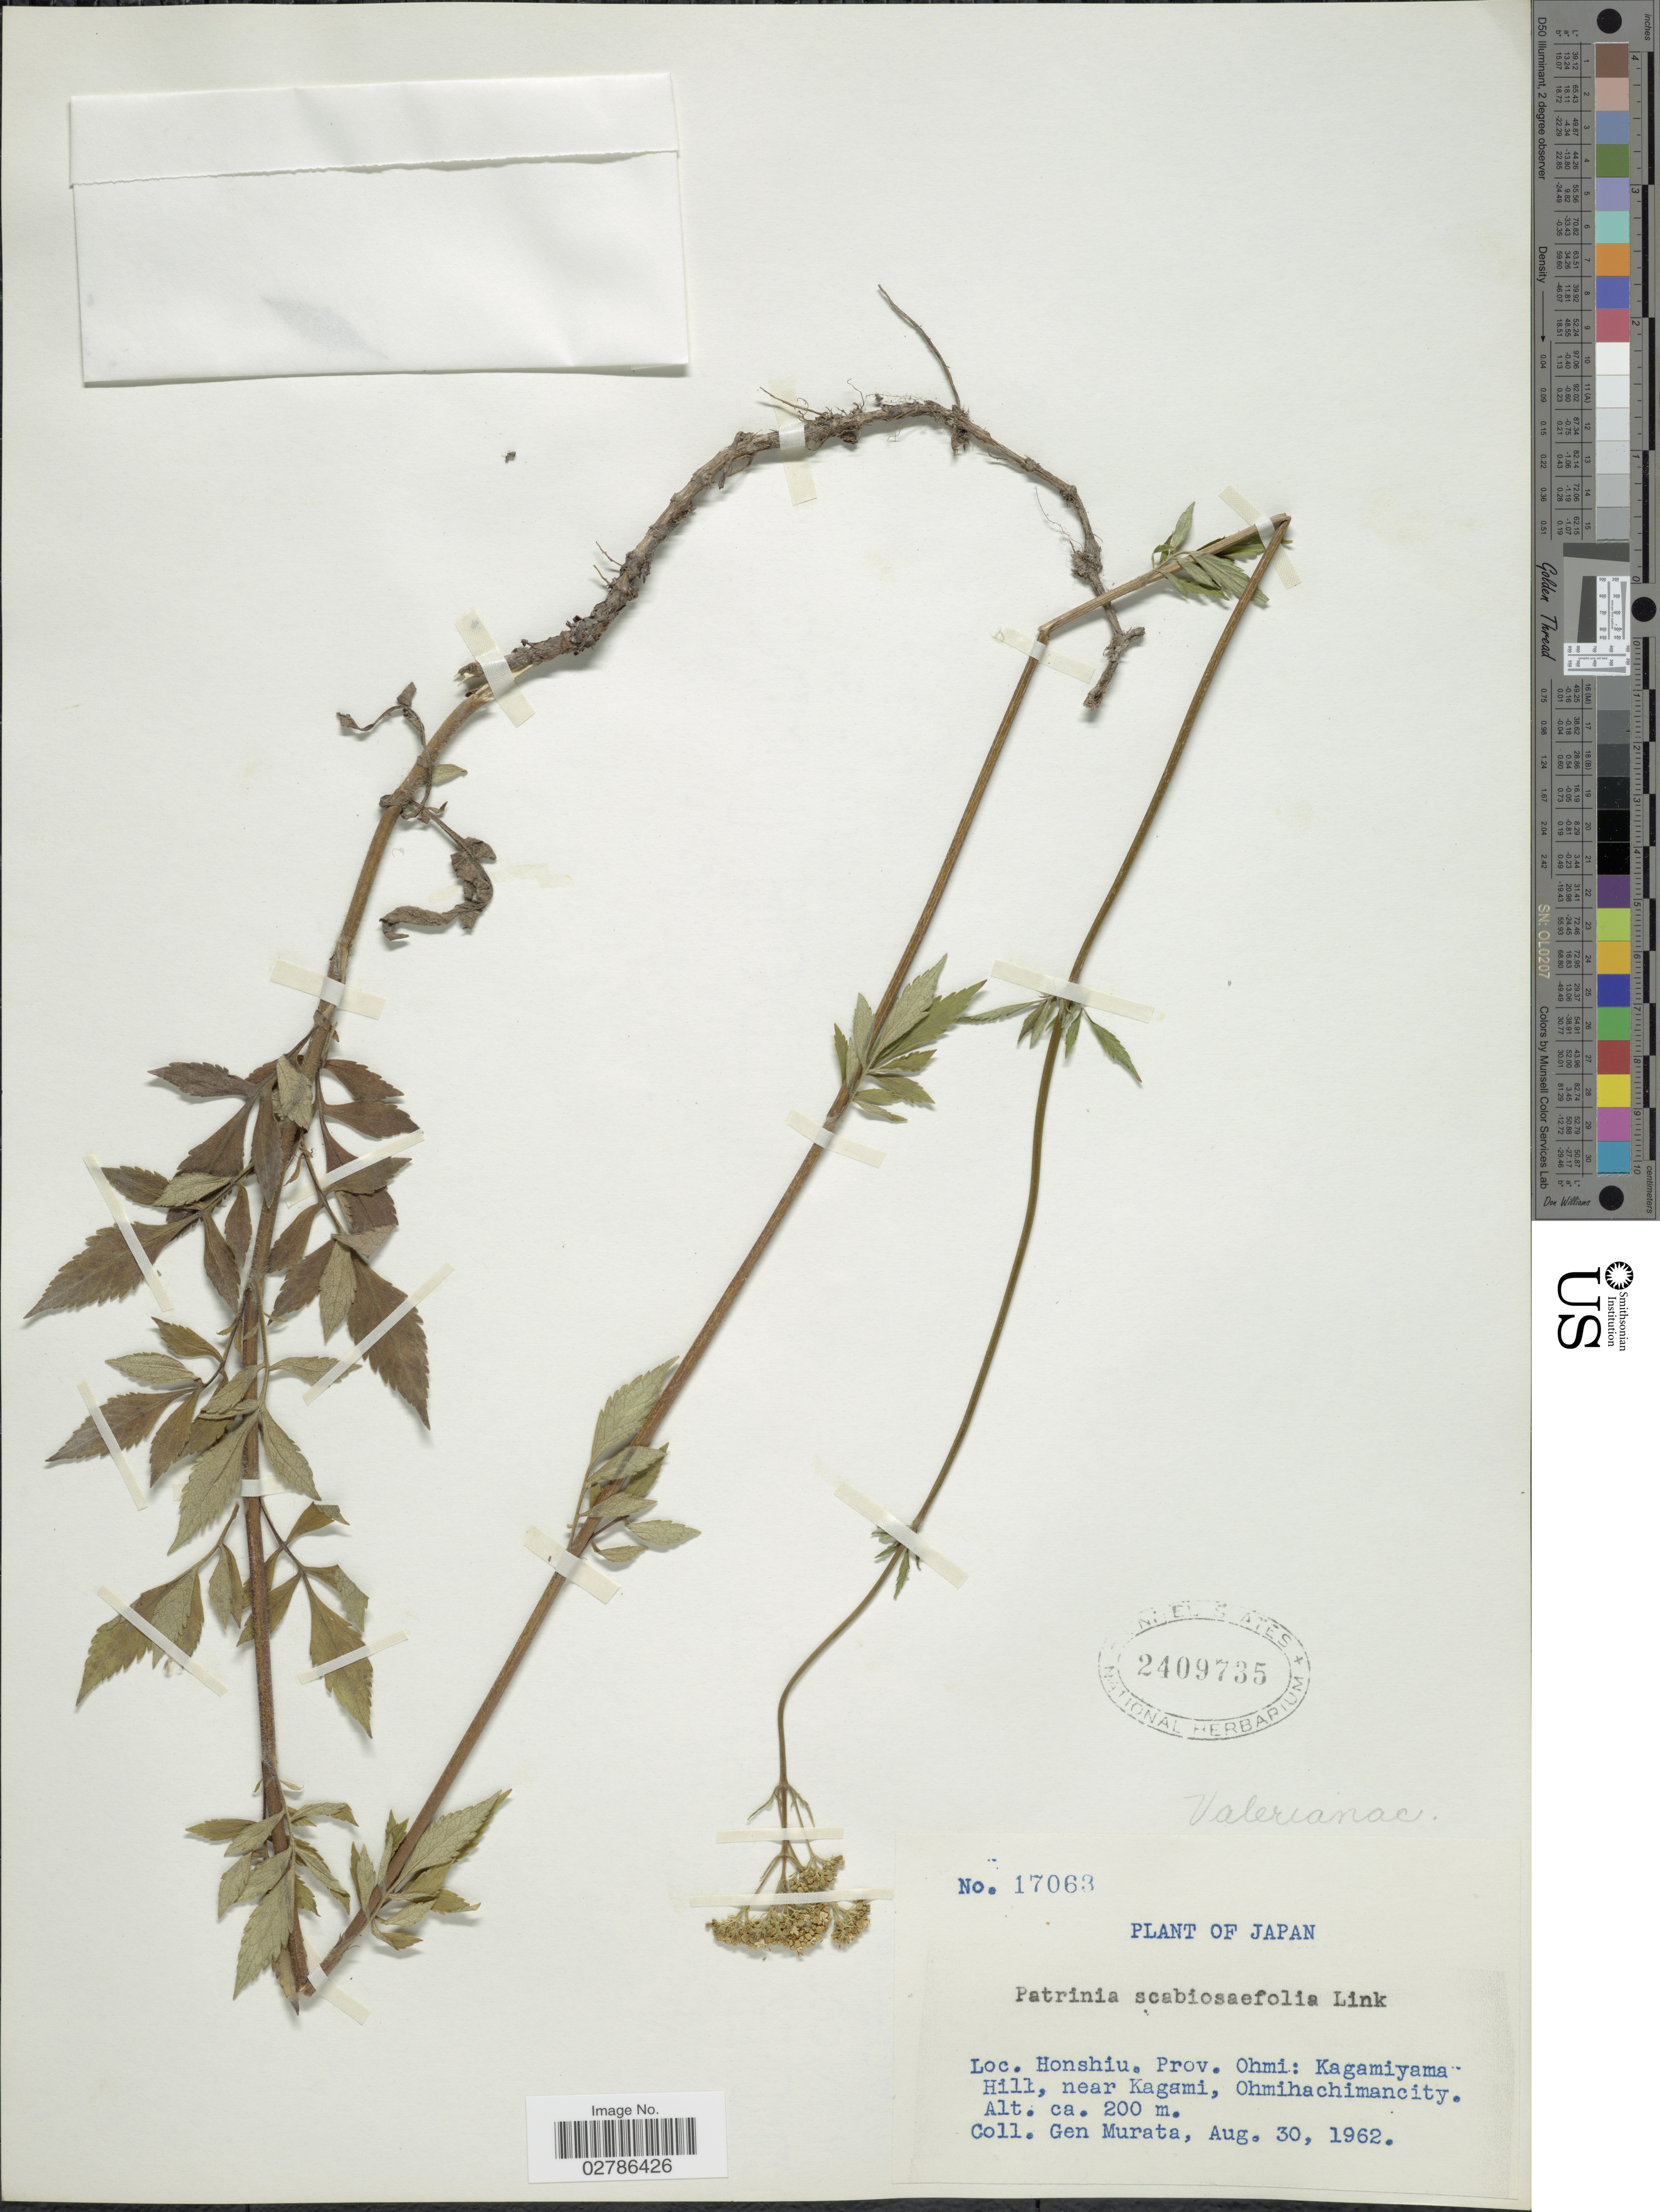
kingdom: Plantae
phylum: Tracheophyta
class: Magnoliopsida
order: Dipsacales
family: Caprifoliaceae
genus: Patrinia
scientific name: Patrinia scabiosifolia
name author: Link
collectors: G. Murata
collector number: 17063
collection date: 1962-08-30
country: Japan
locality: Honshiu, Prov. Ohmi: Kagamiyama Hill, near Kagami, Ohmihachimancity.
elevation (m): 200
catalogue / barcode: US 2409735